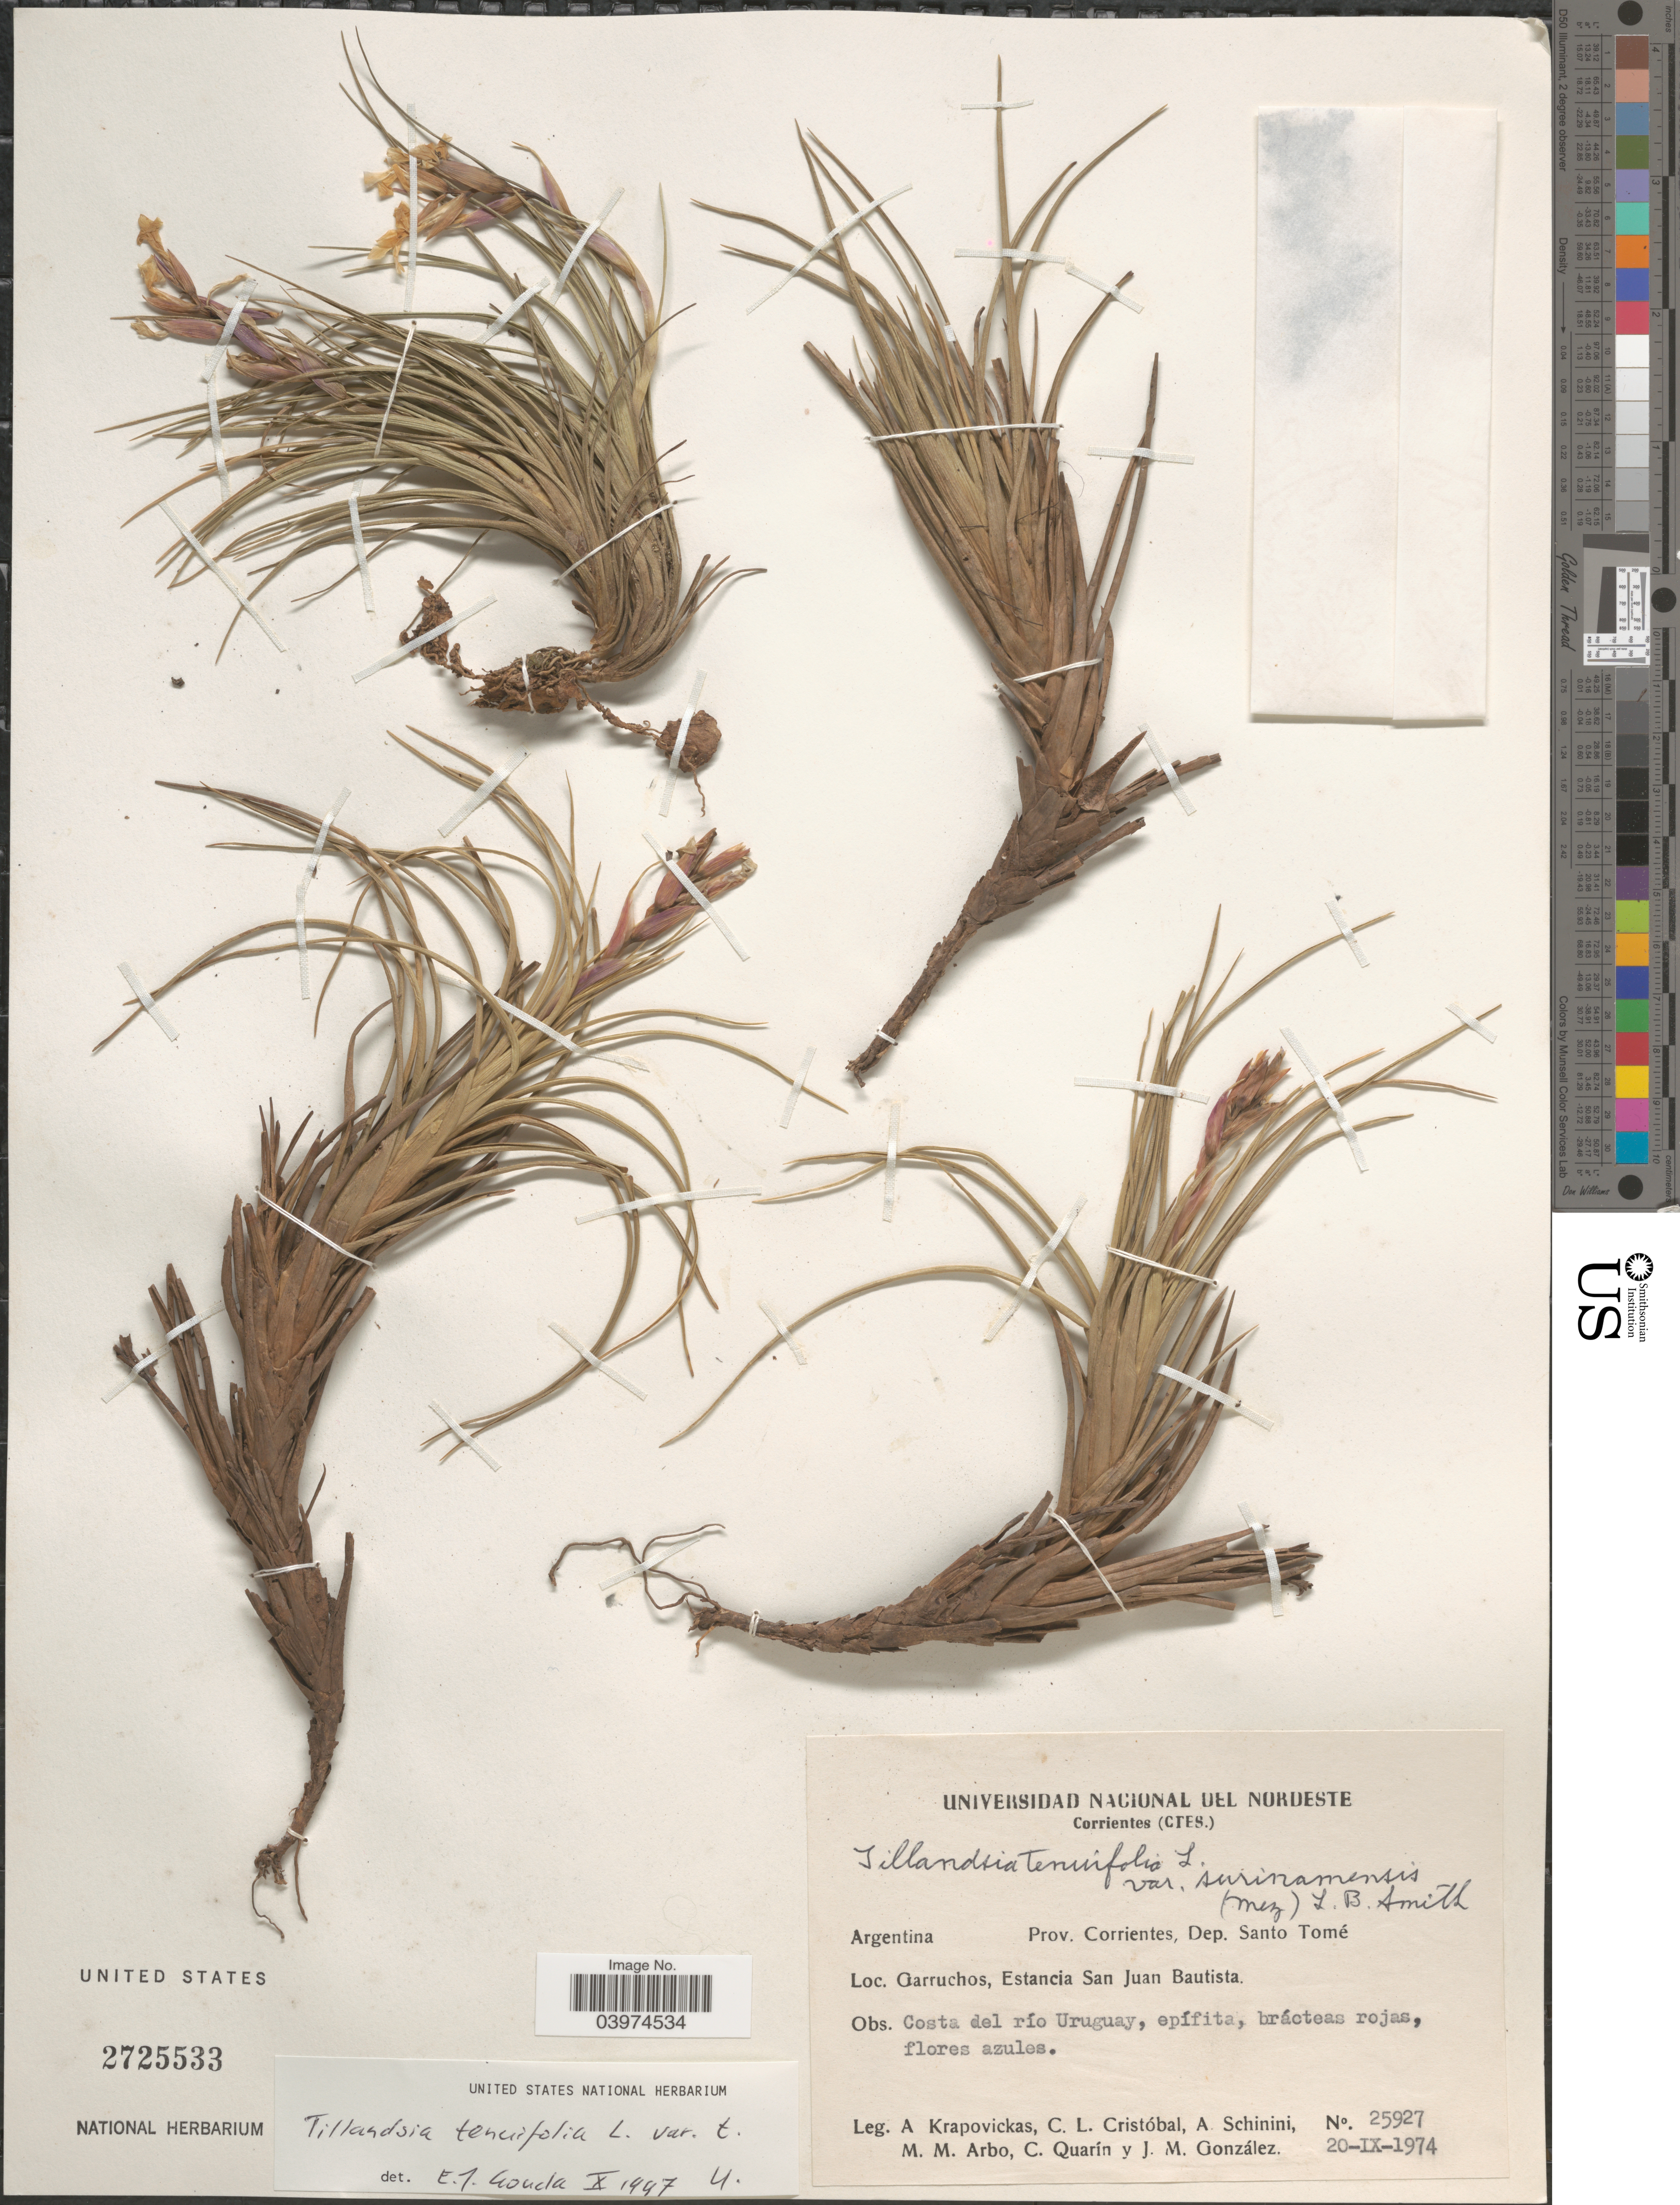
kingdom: Plantae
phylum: Tracheophyta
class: Liliopsida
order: Poales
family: Bromeliaceae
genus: Tillandsia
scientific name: Tillandsia tenuifolia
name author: L.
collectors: A. Krapovickas, C. L. Cristóbal, A. Schinini, M. M. Arbo & et al.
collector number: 25927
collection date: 1974-09-20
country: Argentina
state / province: Corrientes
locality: Dep. Santo Tomé. Garruchos, Estancia San Juan Bautista. Costa del río Uruguay.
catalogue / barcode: US 2725533